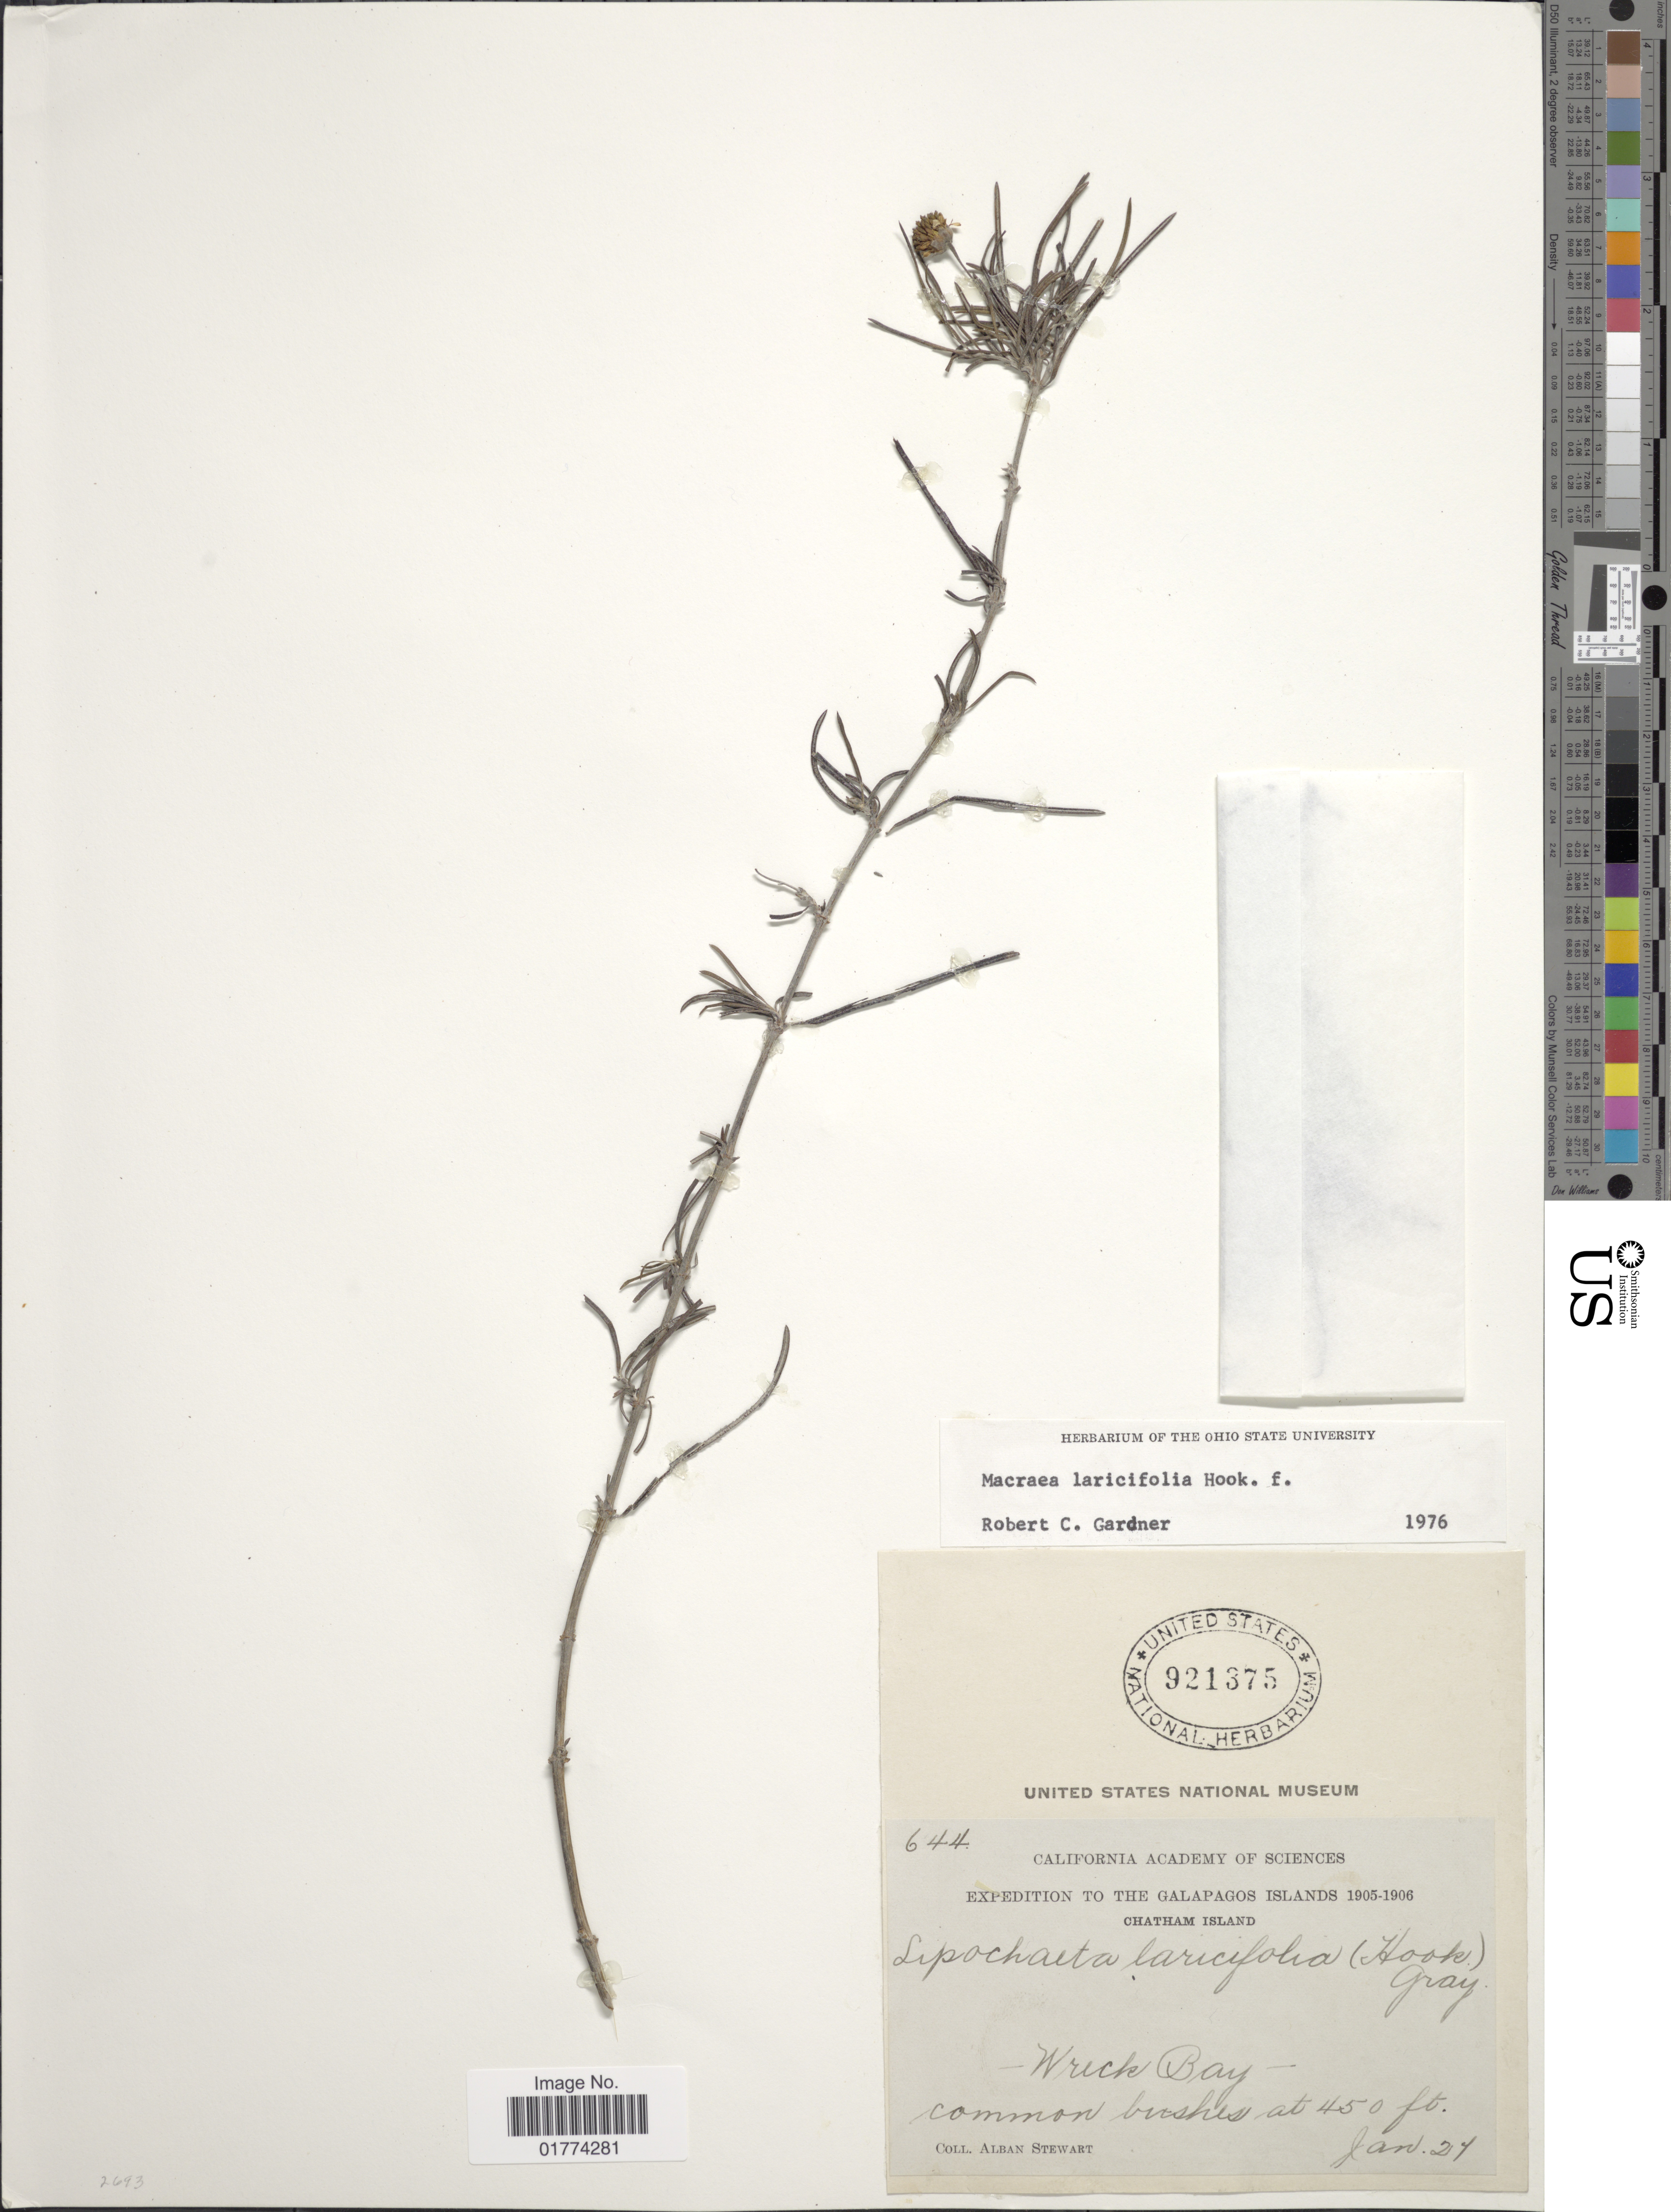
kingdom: Plantae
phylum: Tracheophyta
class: Magnoliopsida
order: Asterales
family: Asteraceae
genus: Macraea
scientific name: Macraea laricifolia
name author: Hook. f.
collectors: A. Stewart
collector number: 644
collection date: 1905-01-27/1906-01-27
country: Ecuador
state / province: Colón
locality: Chatham Island, Galapagos island, Wreck Bay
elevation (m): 137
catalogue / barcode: US 921375